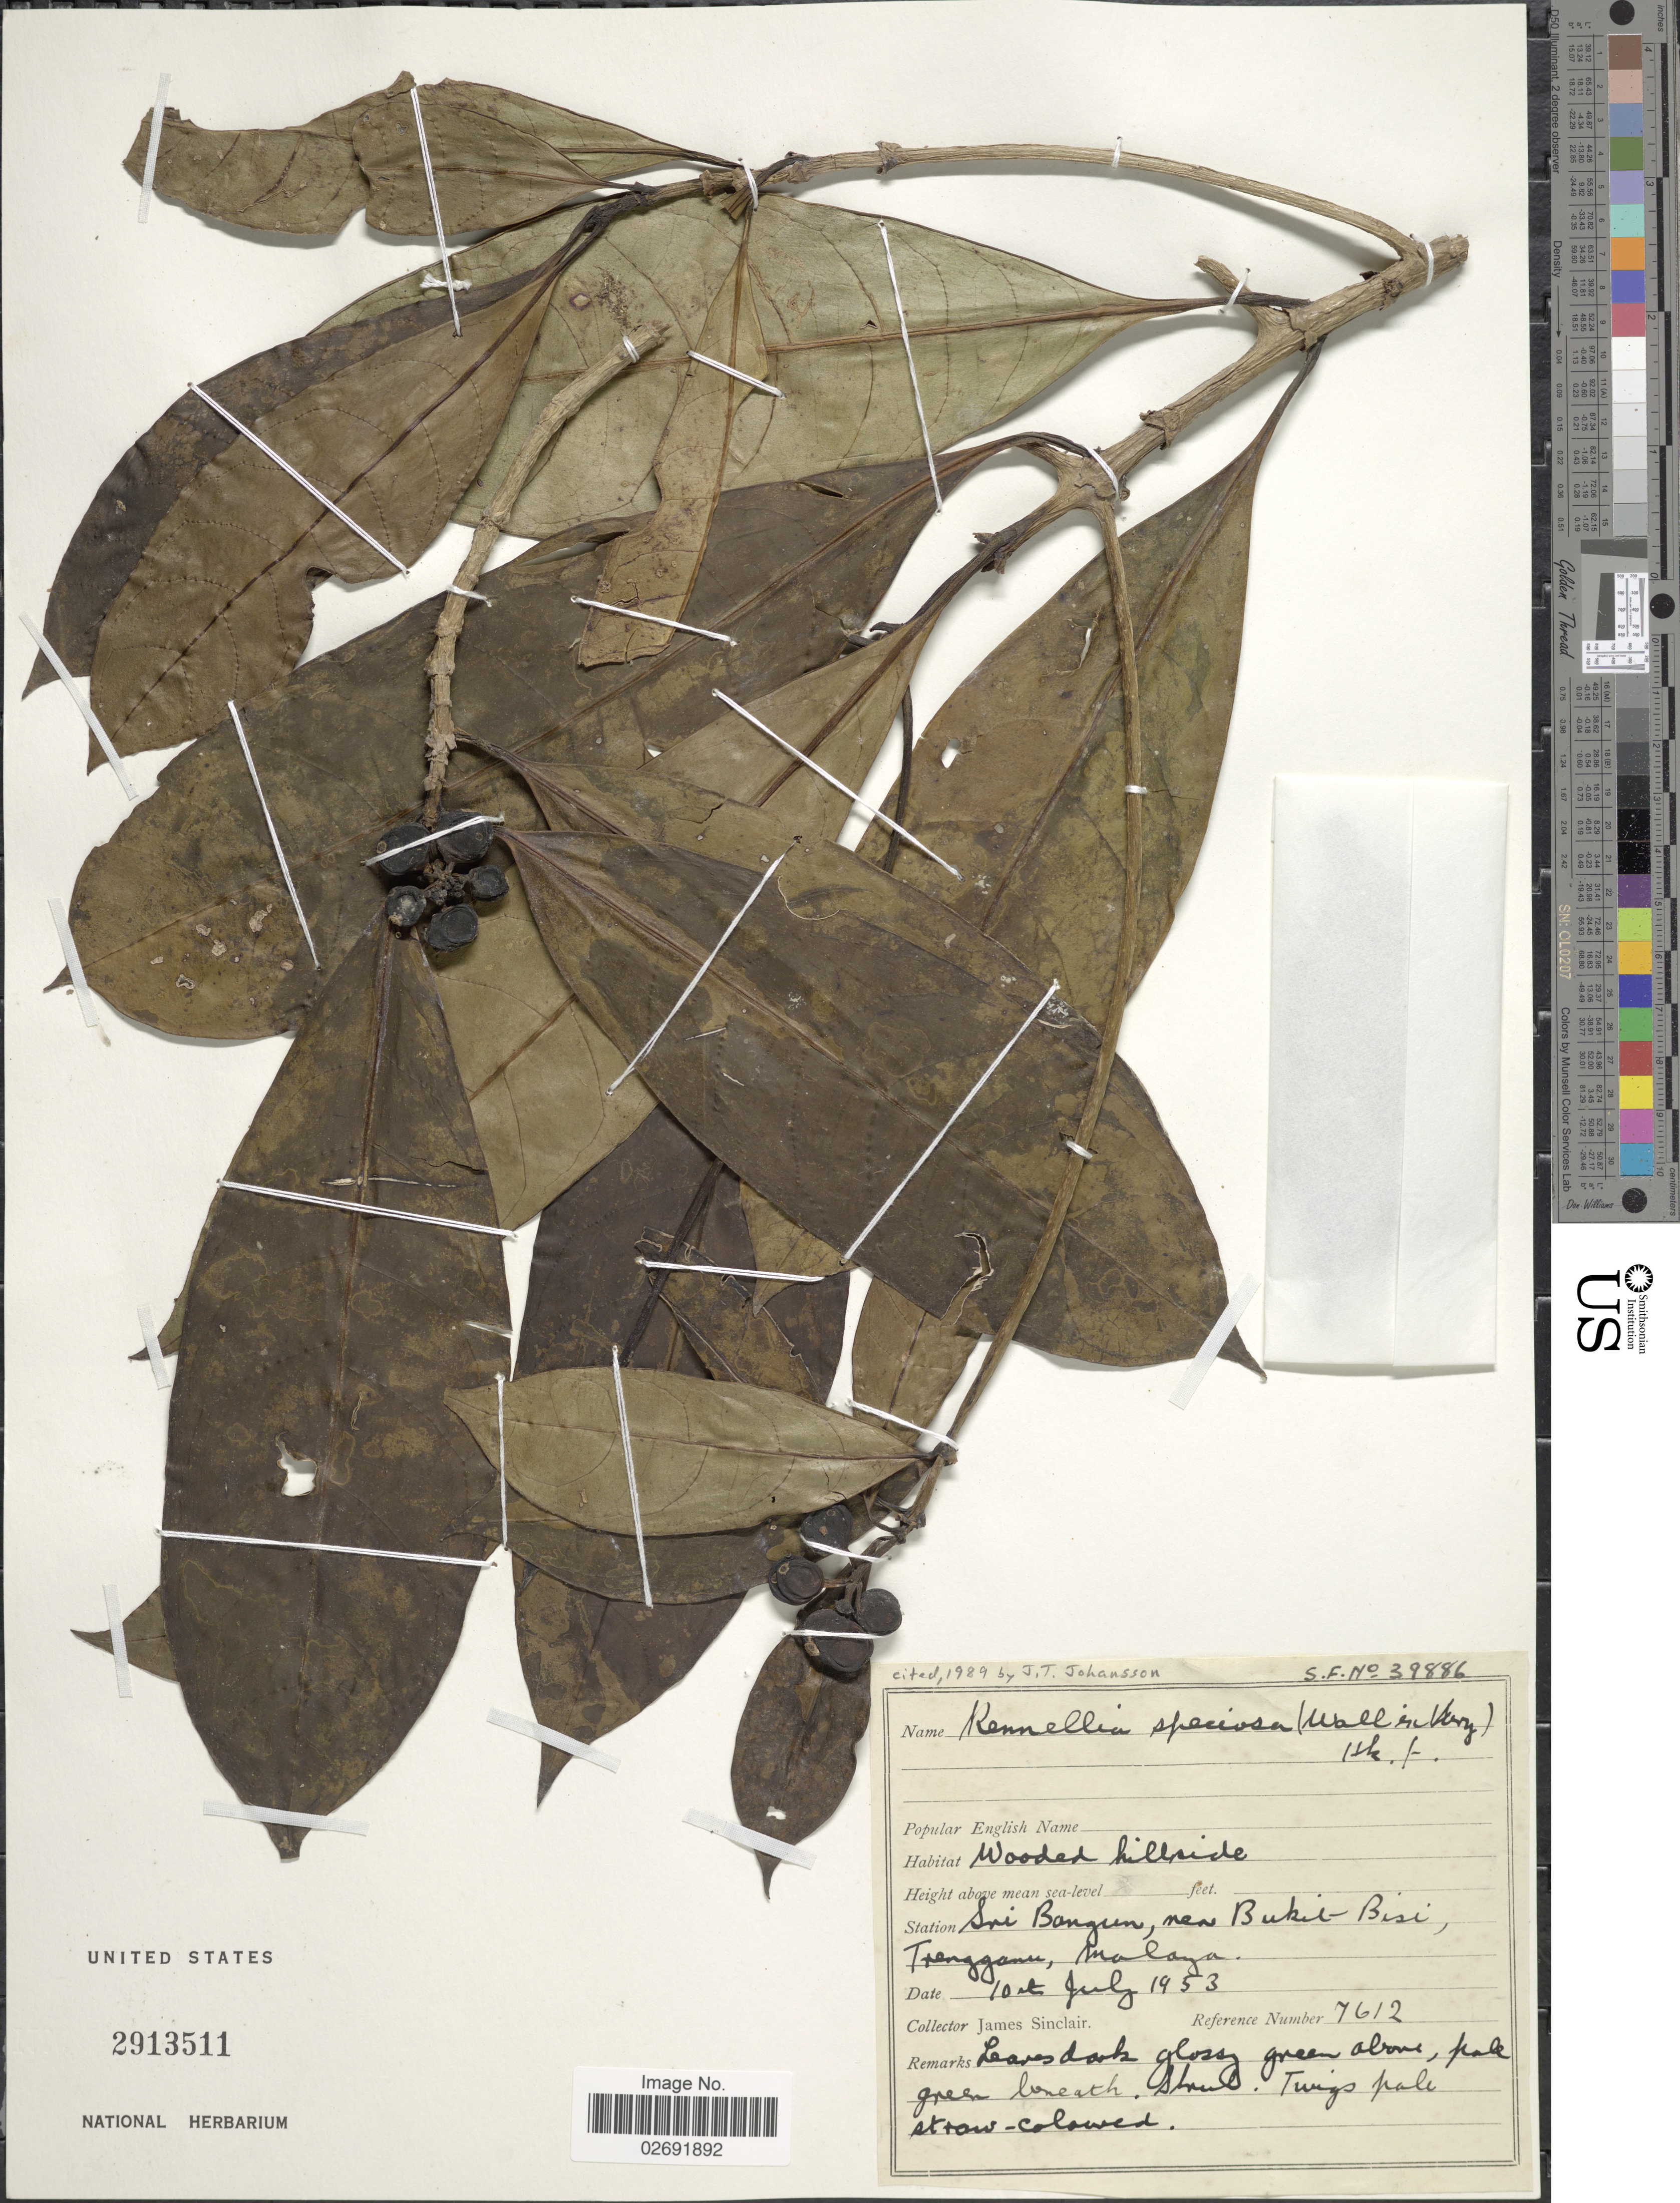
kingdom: Plantae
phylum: Tracheophyta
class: Magnoliopsida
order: Gentianales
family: Rubiaceae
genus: Rennellia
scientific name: Rennellia speciosa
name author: (Wall. ex Kurz) Hook. f.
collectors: J. Sinclair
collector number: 7612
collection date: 1953-07-10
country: Malaysia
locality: Wooded hillside, Sri Bangun, near Bukit-Bisi, Trengganu, Malaya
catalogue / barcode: US 2913511